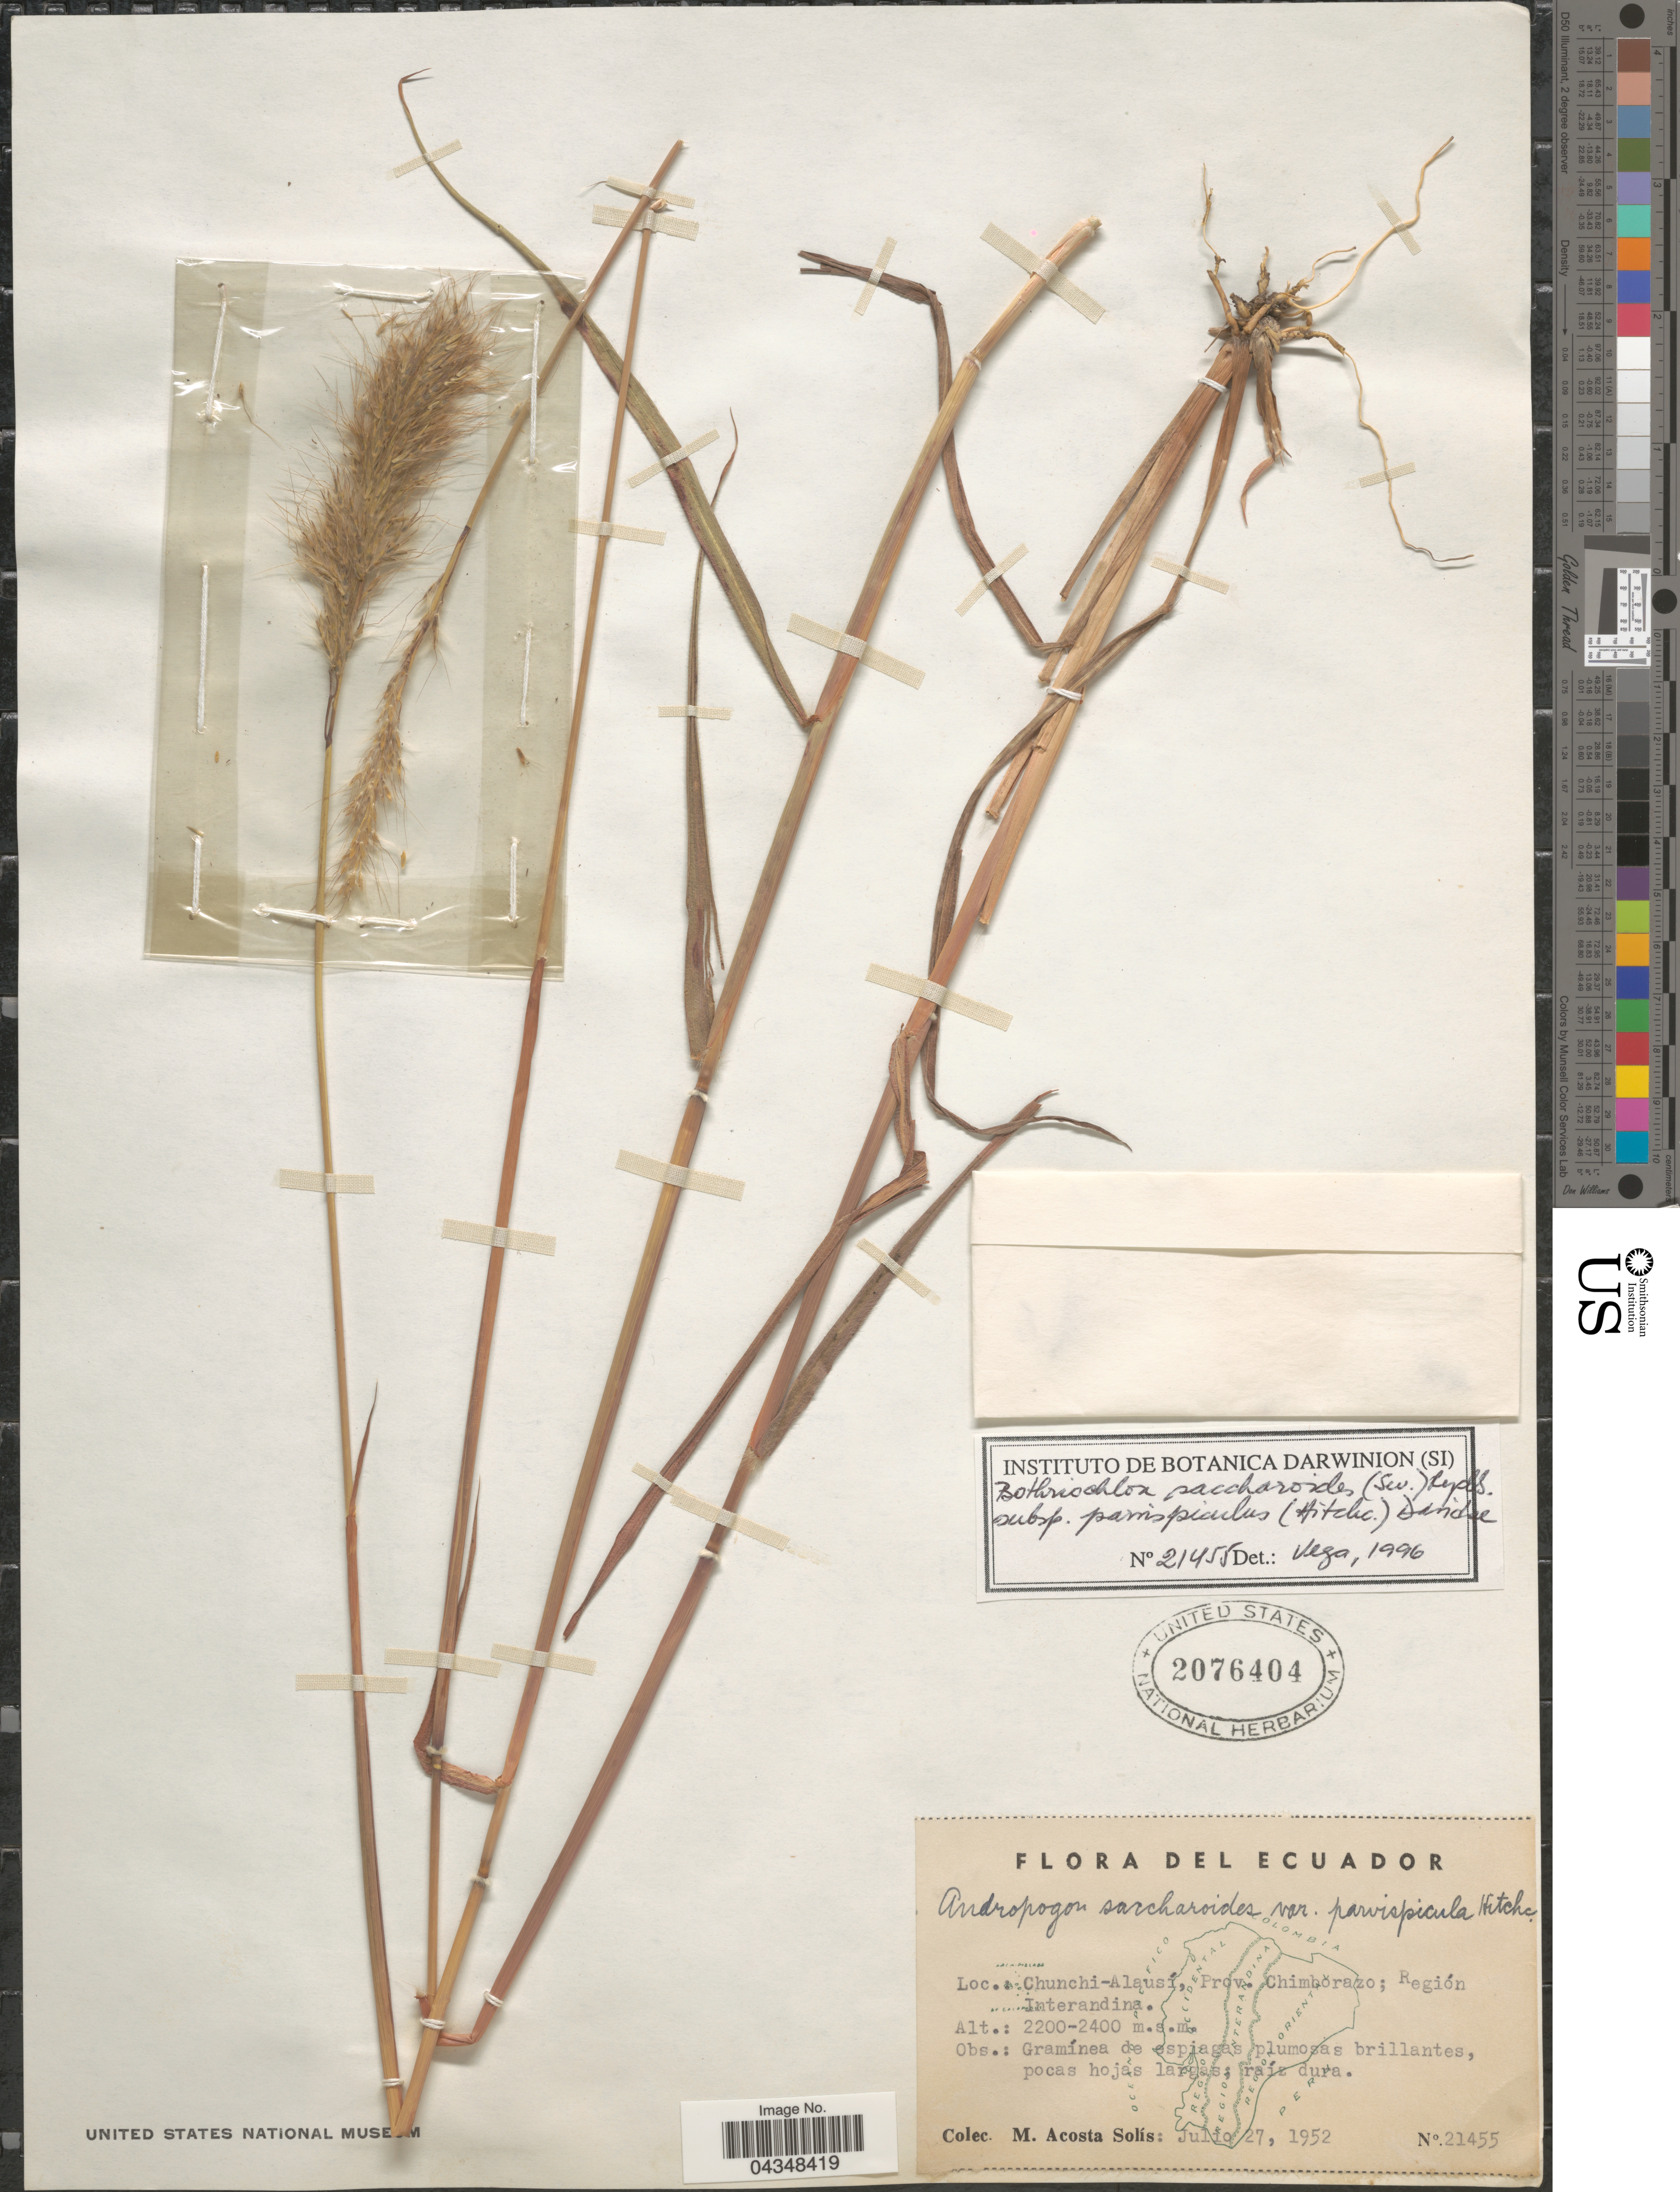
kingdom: Plantae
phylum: Tracheophyta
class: Liliopsida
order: Poales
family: Poaceae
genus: Bothriochloa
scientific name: Bothriochloa saccharoides var. parvispicula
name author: (Hitchc.) Tovar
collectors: M. Acosta Solis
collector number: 21455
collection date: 1952-07-27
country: Ecuador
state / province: Chimborazo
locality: Chunchi-Alausí, Prov. Chimborazo; Región Interandia.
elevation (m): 2200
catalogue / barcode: US 2076404